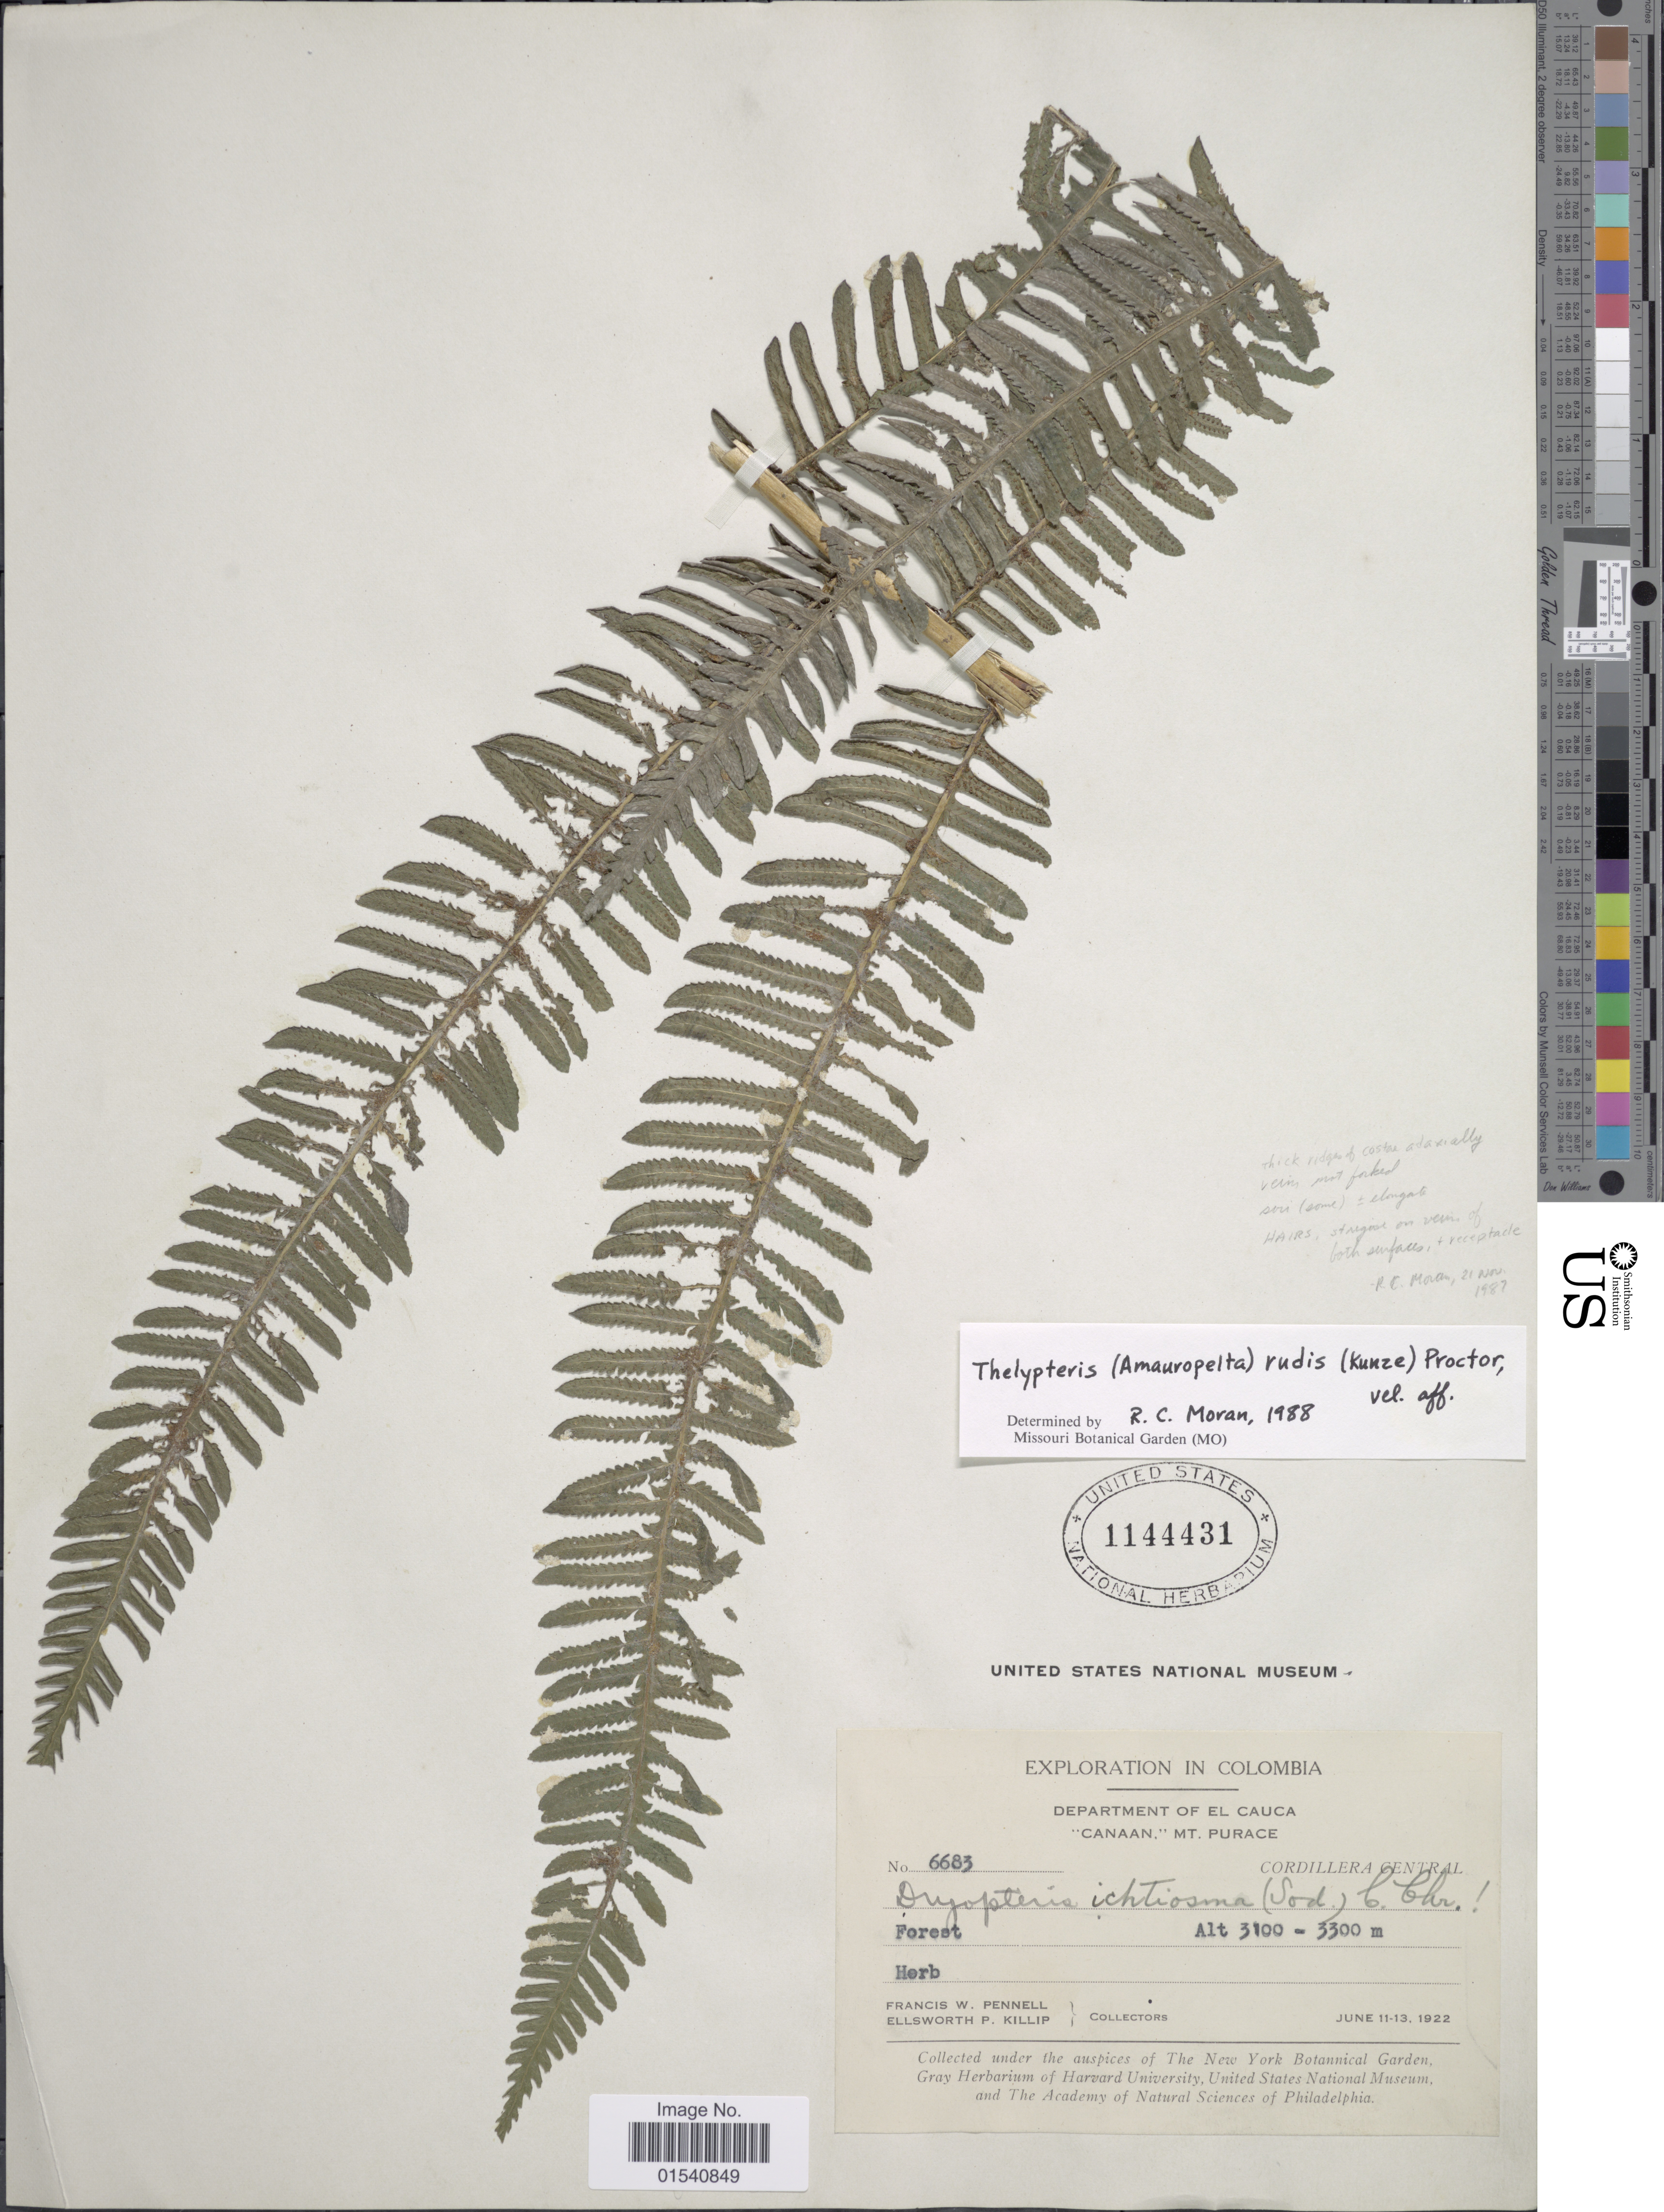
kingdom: Plantae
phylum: Tracheophyta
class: Polypodiopsida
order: Polypodiales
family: Thelypteridaceae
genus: Amauropelta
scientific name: Amauropelta rudis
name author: (Kunze) Pic. Serm.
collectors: F. W. Pennell & E. P. Killip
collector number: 6683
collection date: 1922-06-11/1922-06-13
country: Colombia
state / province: Cauca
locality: Department of El Cauca 'Canaan,' Mt Purace, Cordillera Central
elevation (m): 3100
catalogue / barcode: US 1144431